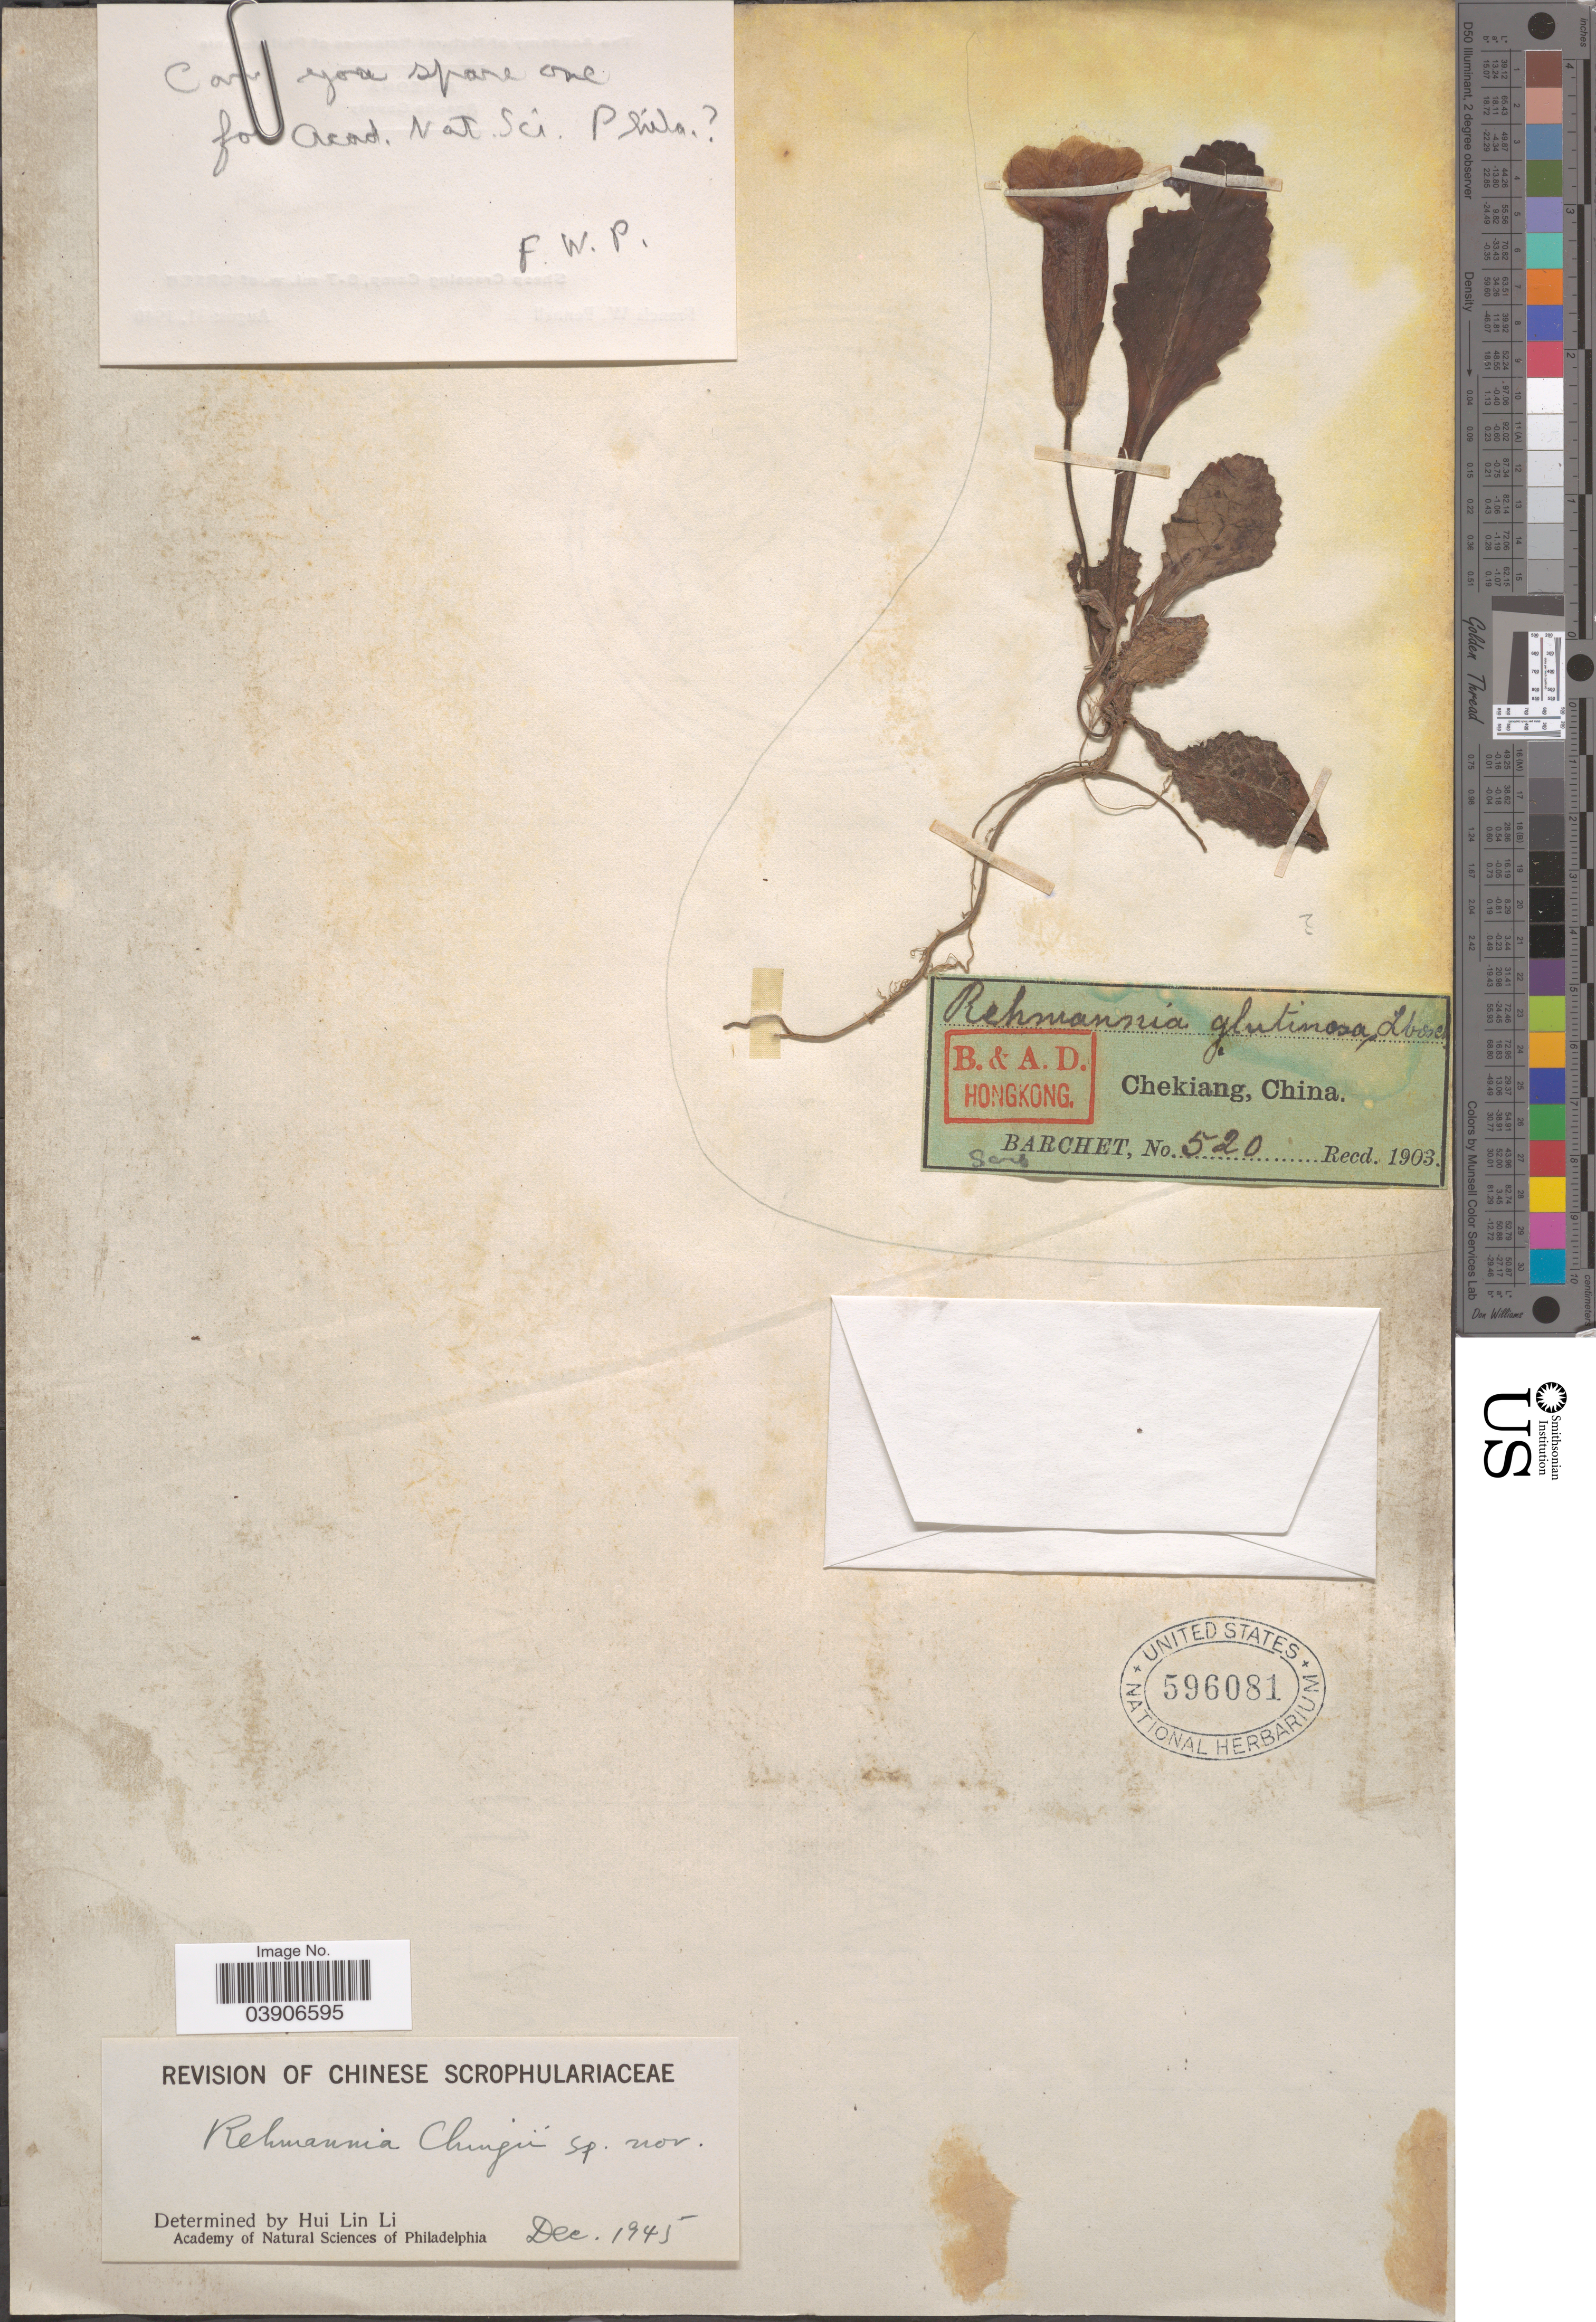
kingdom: Plantae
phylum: Tracheophyta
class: Magnoliopsida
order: Lamiales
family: Rehmanniaceae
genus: Rehmannia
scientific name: Rehmannia chingii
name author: H.L. Li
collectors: Barchet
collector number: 520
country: China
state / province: Zhejiang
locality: Chekiang.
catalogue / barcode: US 596081